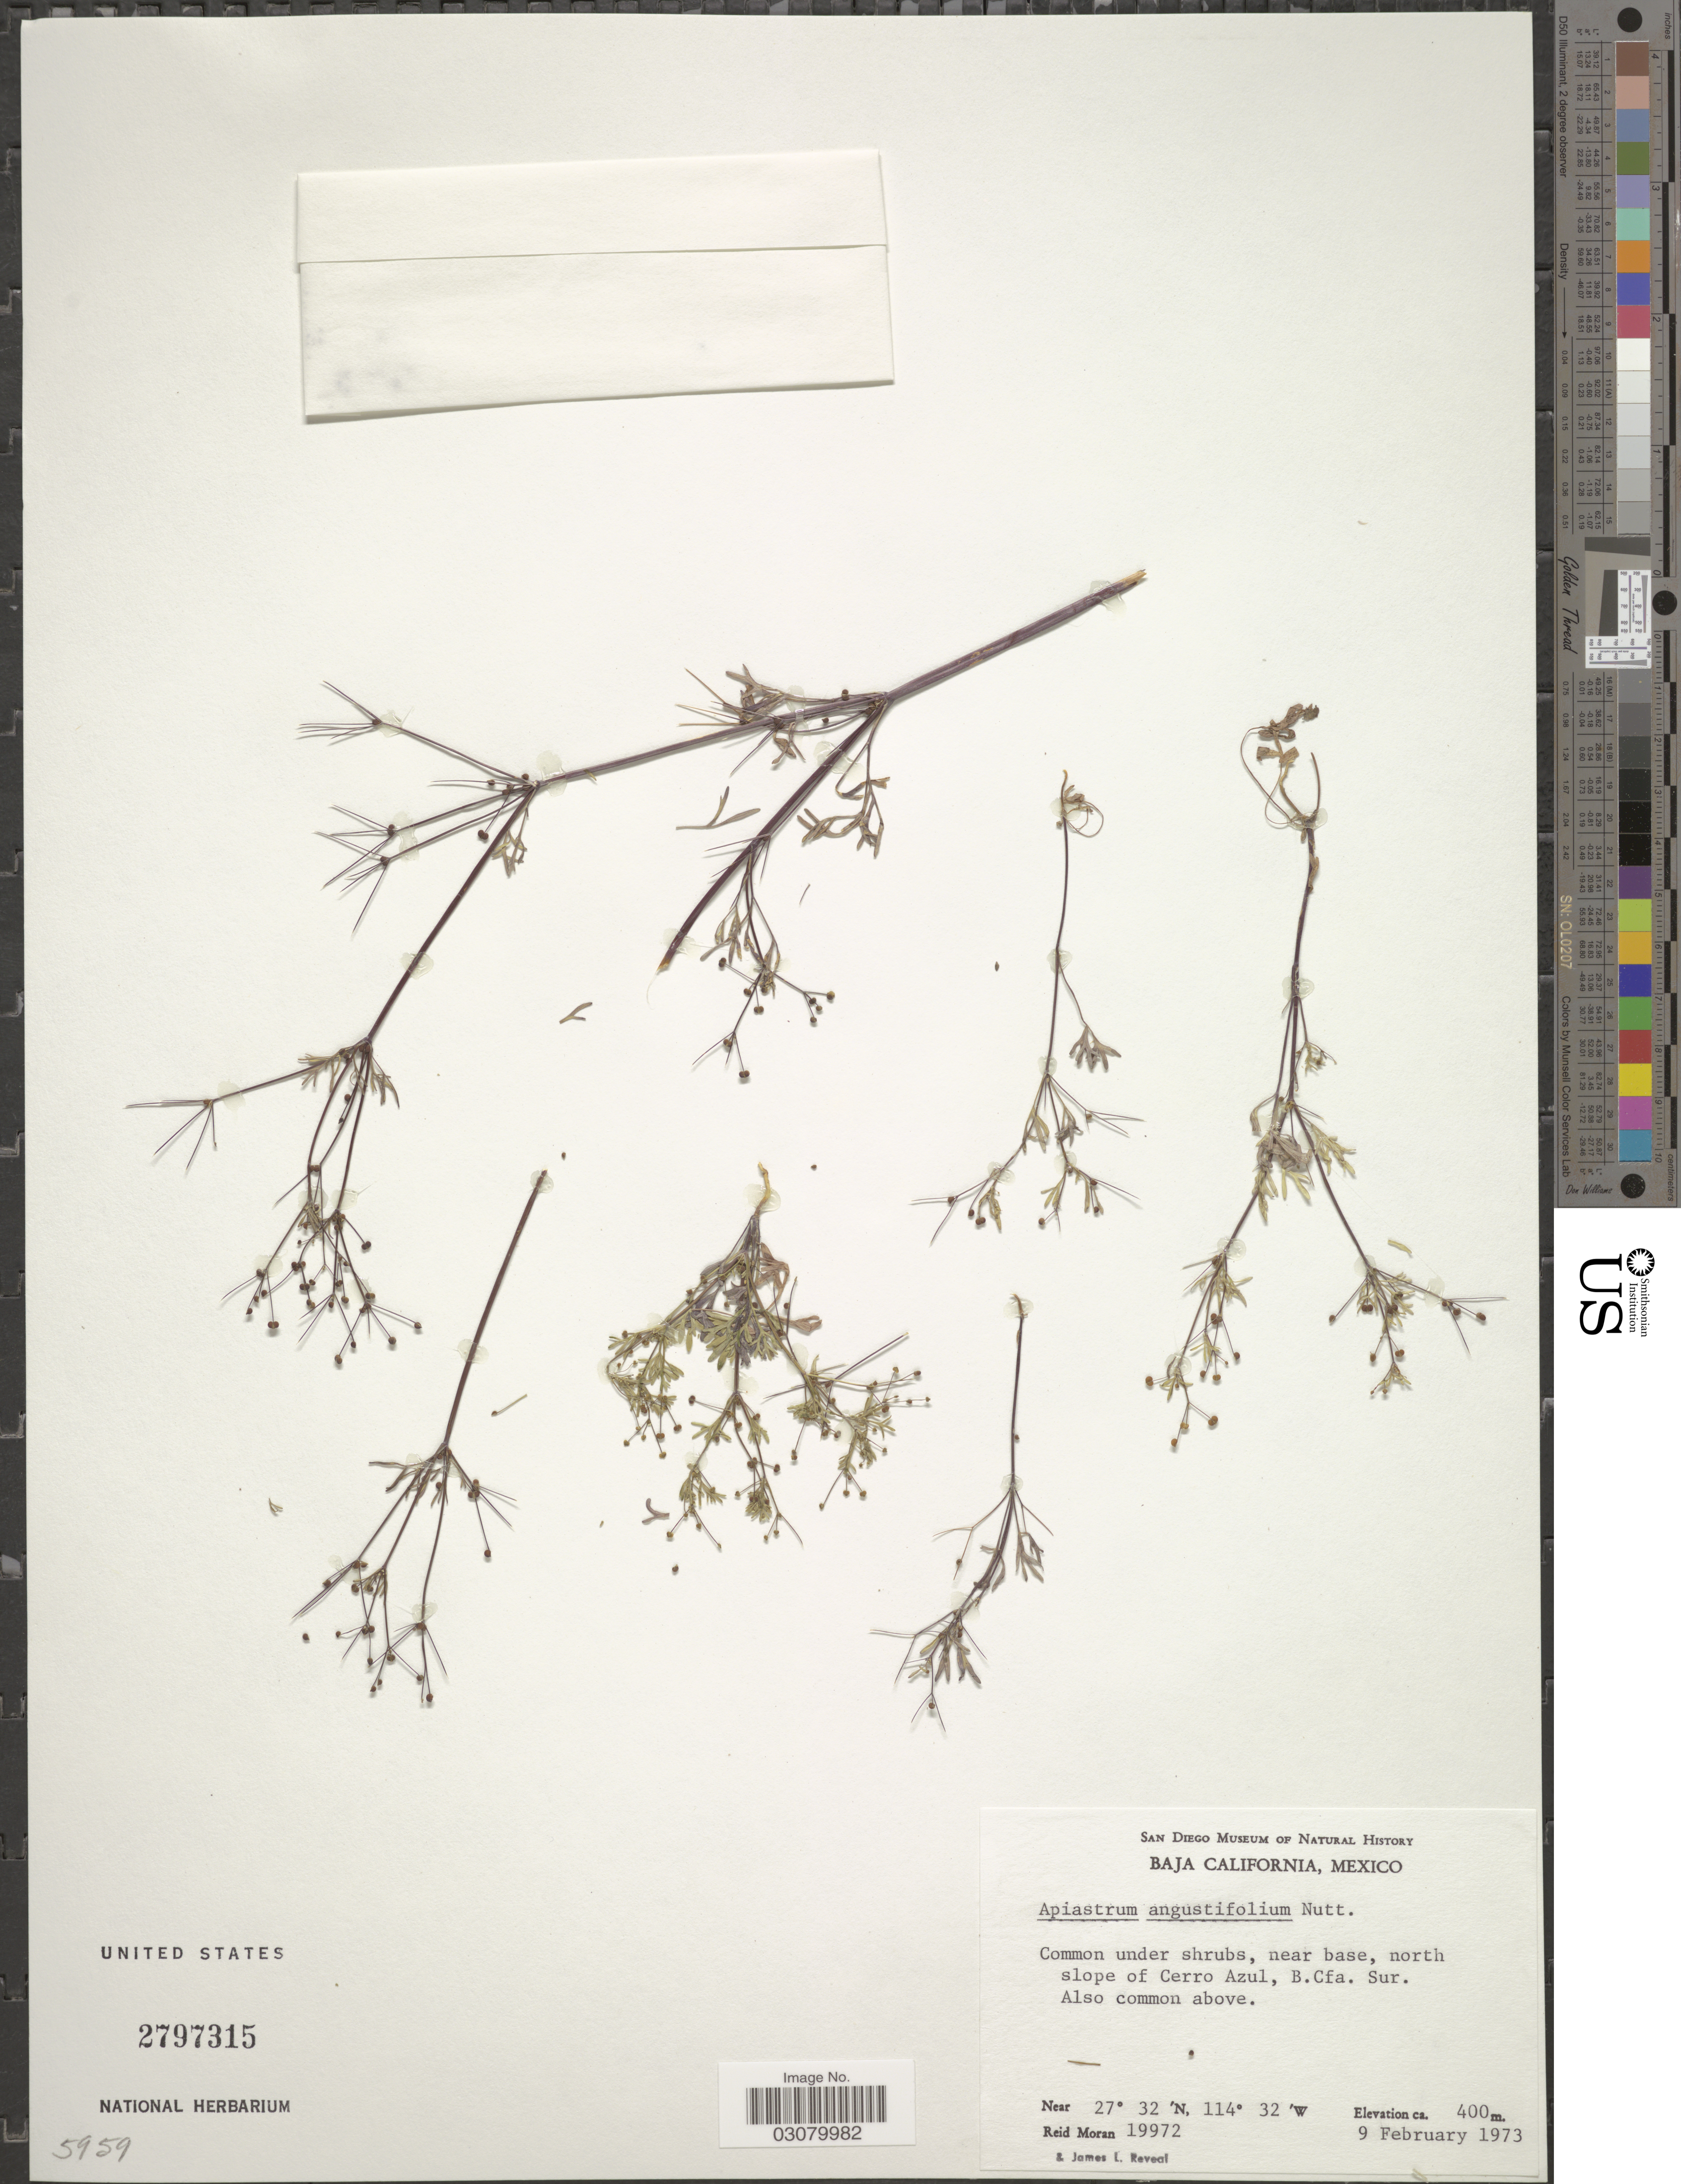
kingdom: Plantae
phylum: Tracheophyta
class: Magnoliopsida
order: Apiales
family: Apiaceae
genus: Apiastrum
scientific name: Apiastrum angustifolium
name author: Nutt.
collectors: R. Moran & J. L. Reveal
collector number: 19972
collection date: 1973-02-09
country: Mexico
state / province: Baja California Sur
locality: Near base, north slope of Cerro Azul, B. Cfa. Sur.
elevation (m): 400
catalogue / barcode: US 2797315